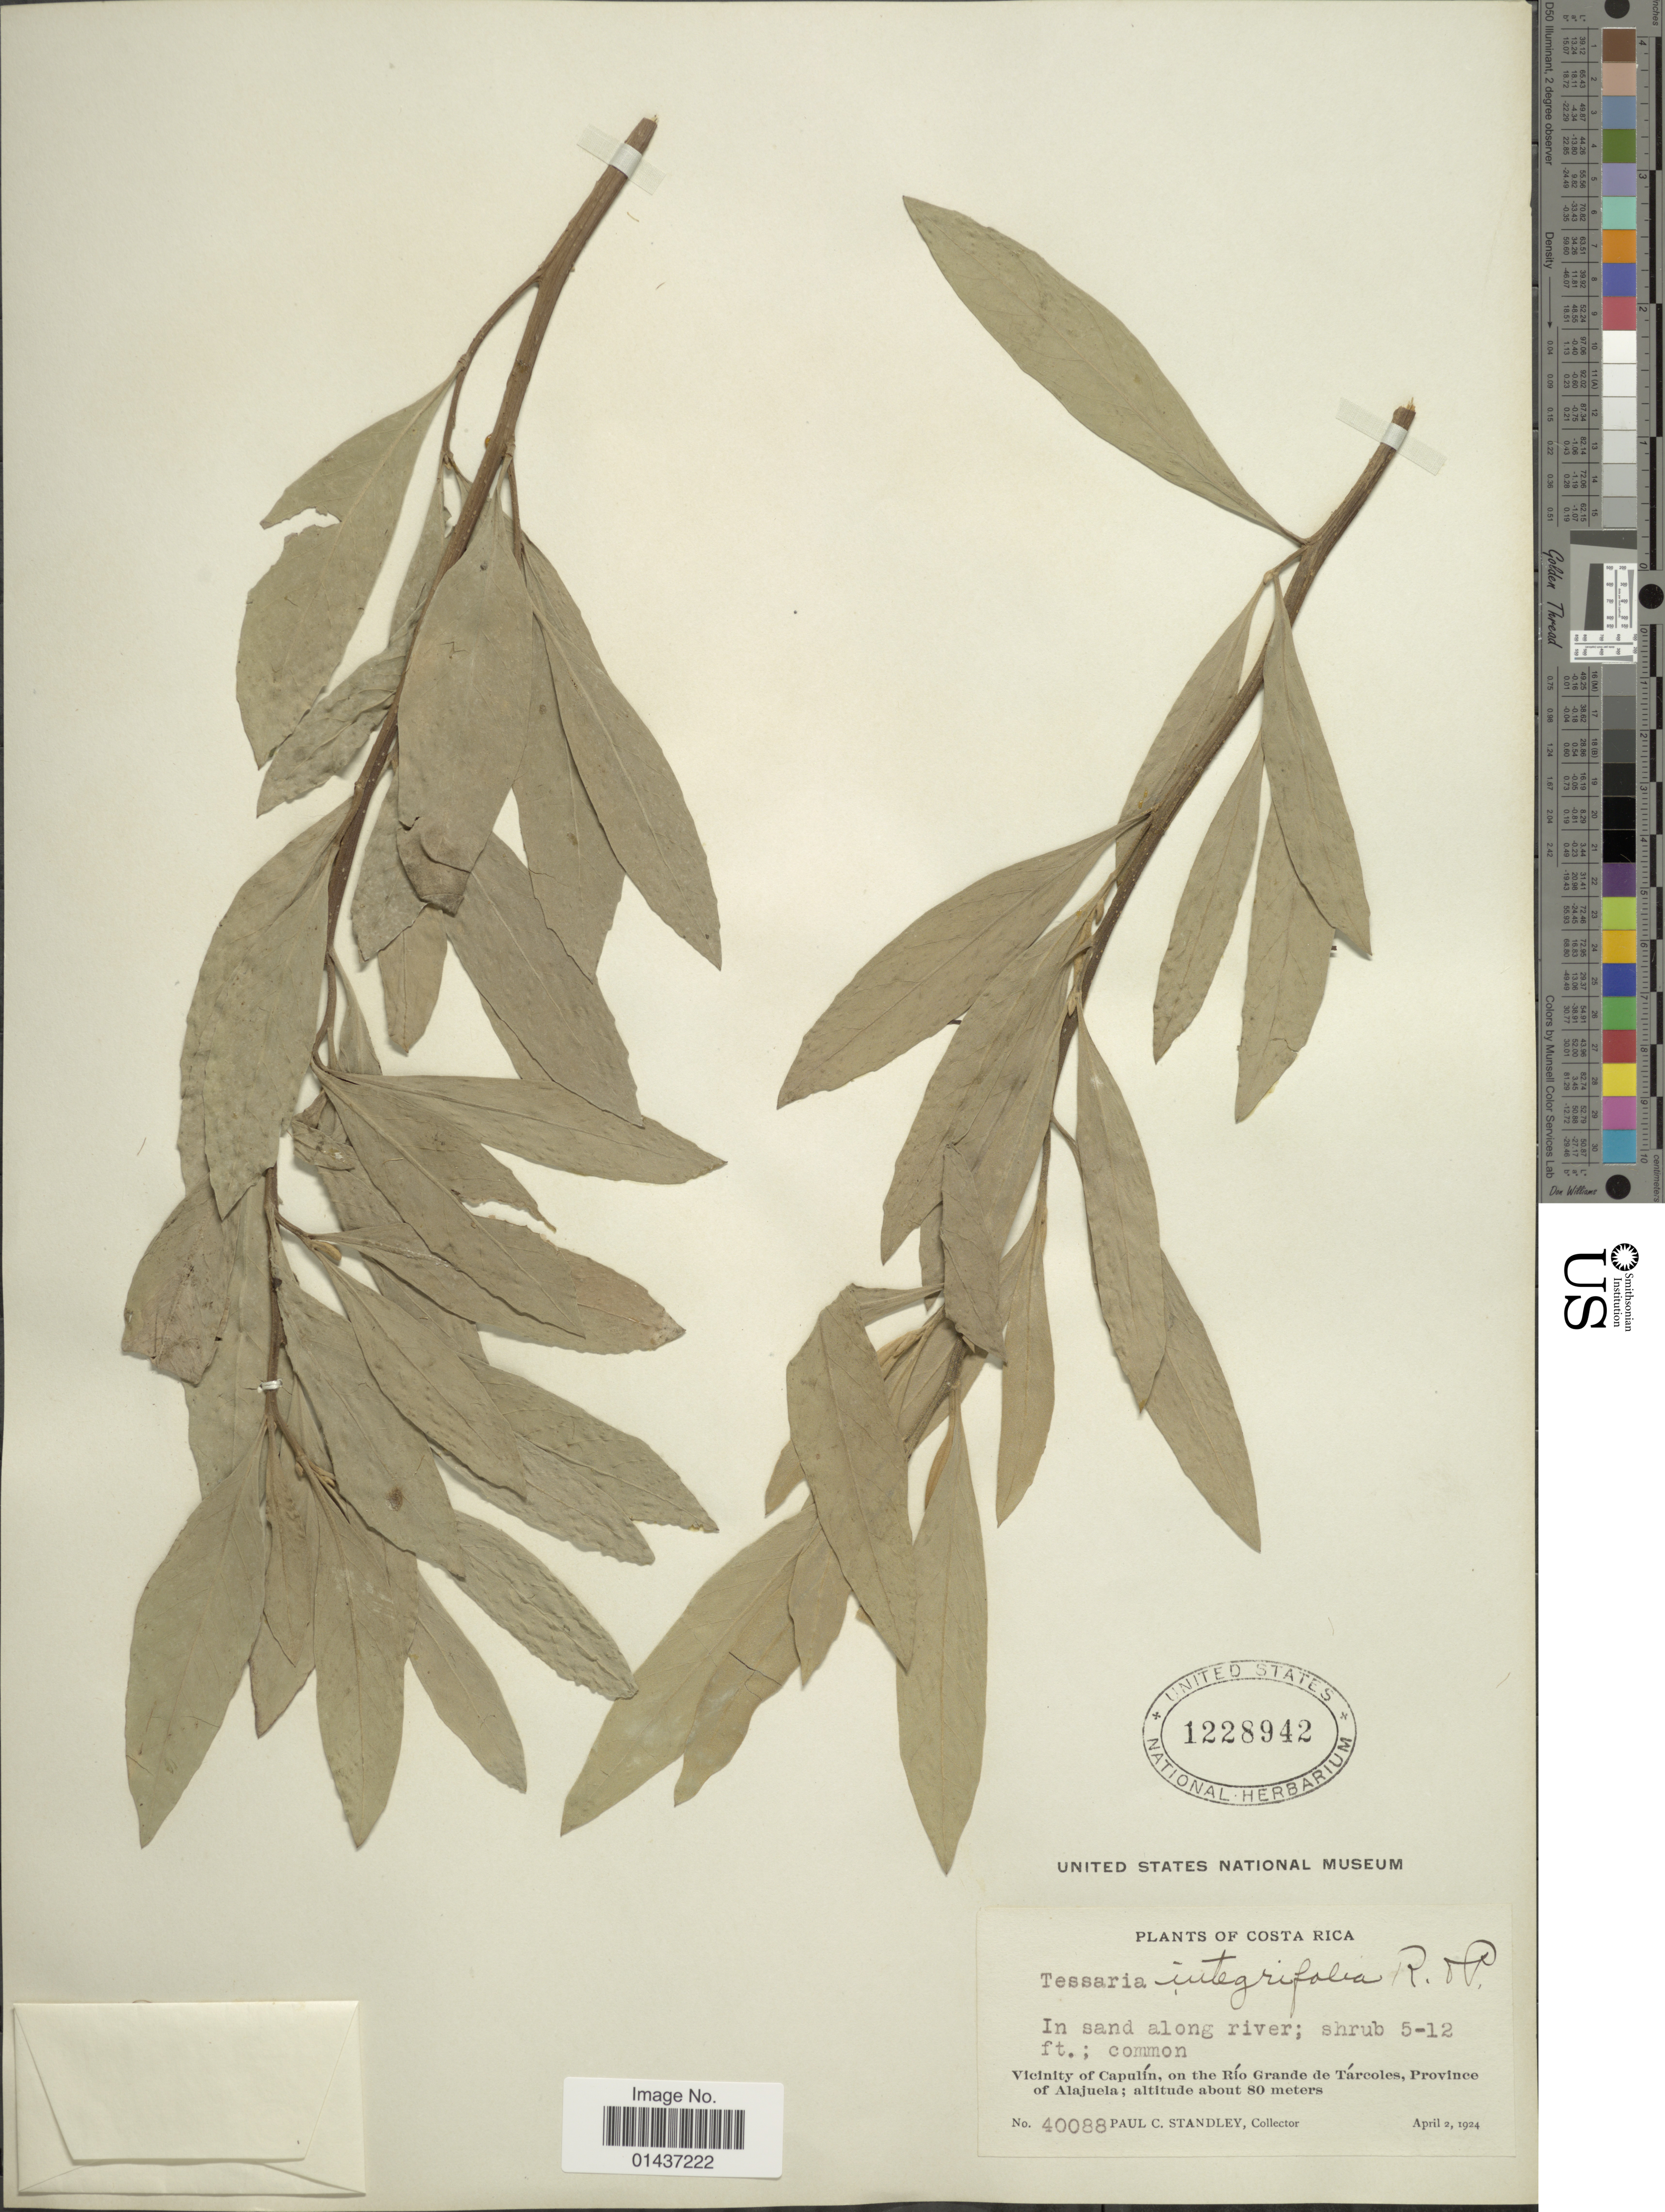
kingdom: Plantae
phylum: Tracheophyta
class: Magnoliopsida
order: Asterales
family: Asteraceae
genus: Tessaria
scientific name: Tessaria legitima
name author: DC.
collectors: P. C. Standley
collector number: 40088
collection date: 1924-04-02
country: Costa Rica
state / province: Alajuela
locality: In sand along river, Vicinity of Caulín, on the Río Grande de Tárcoles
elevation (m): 80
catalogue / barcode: US 1228942